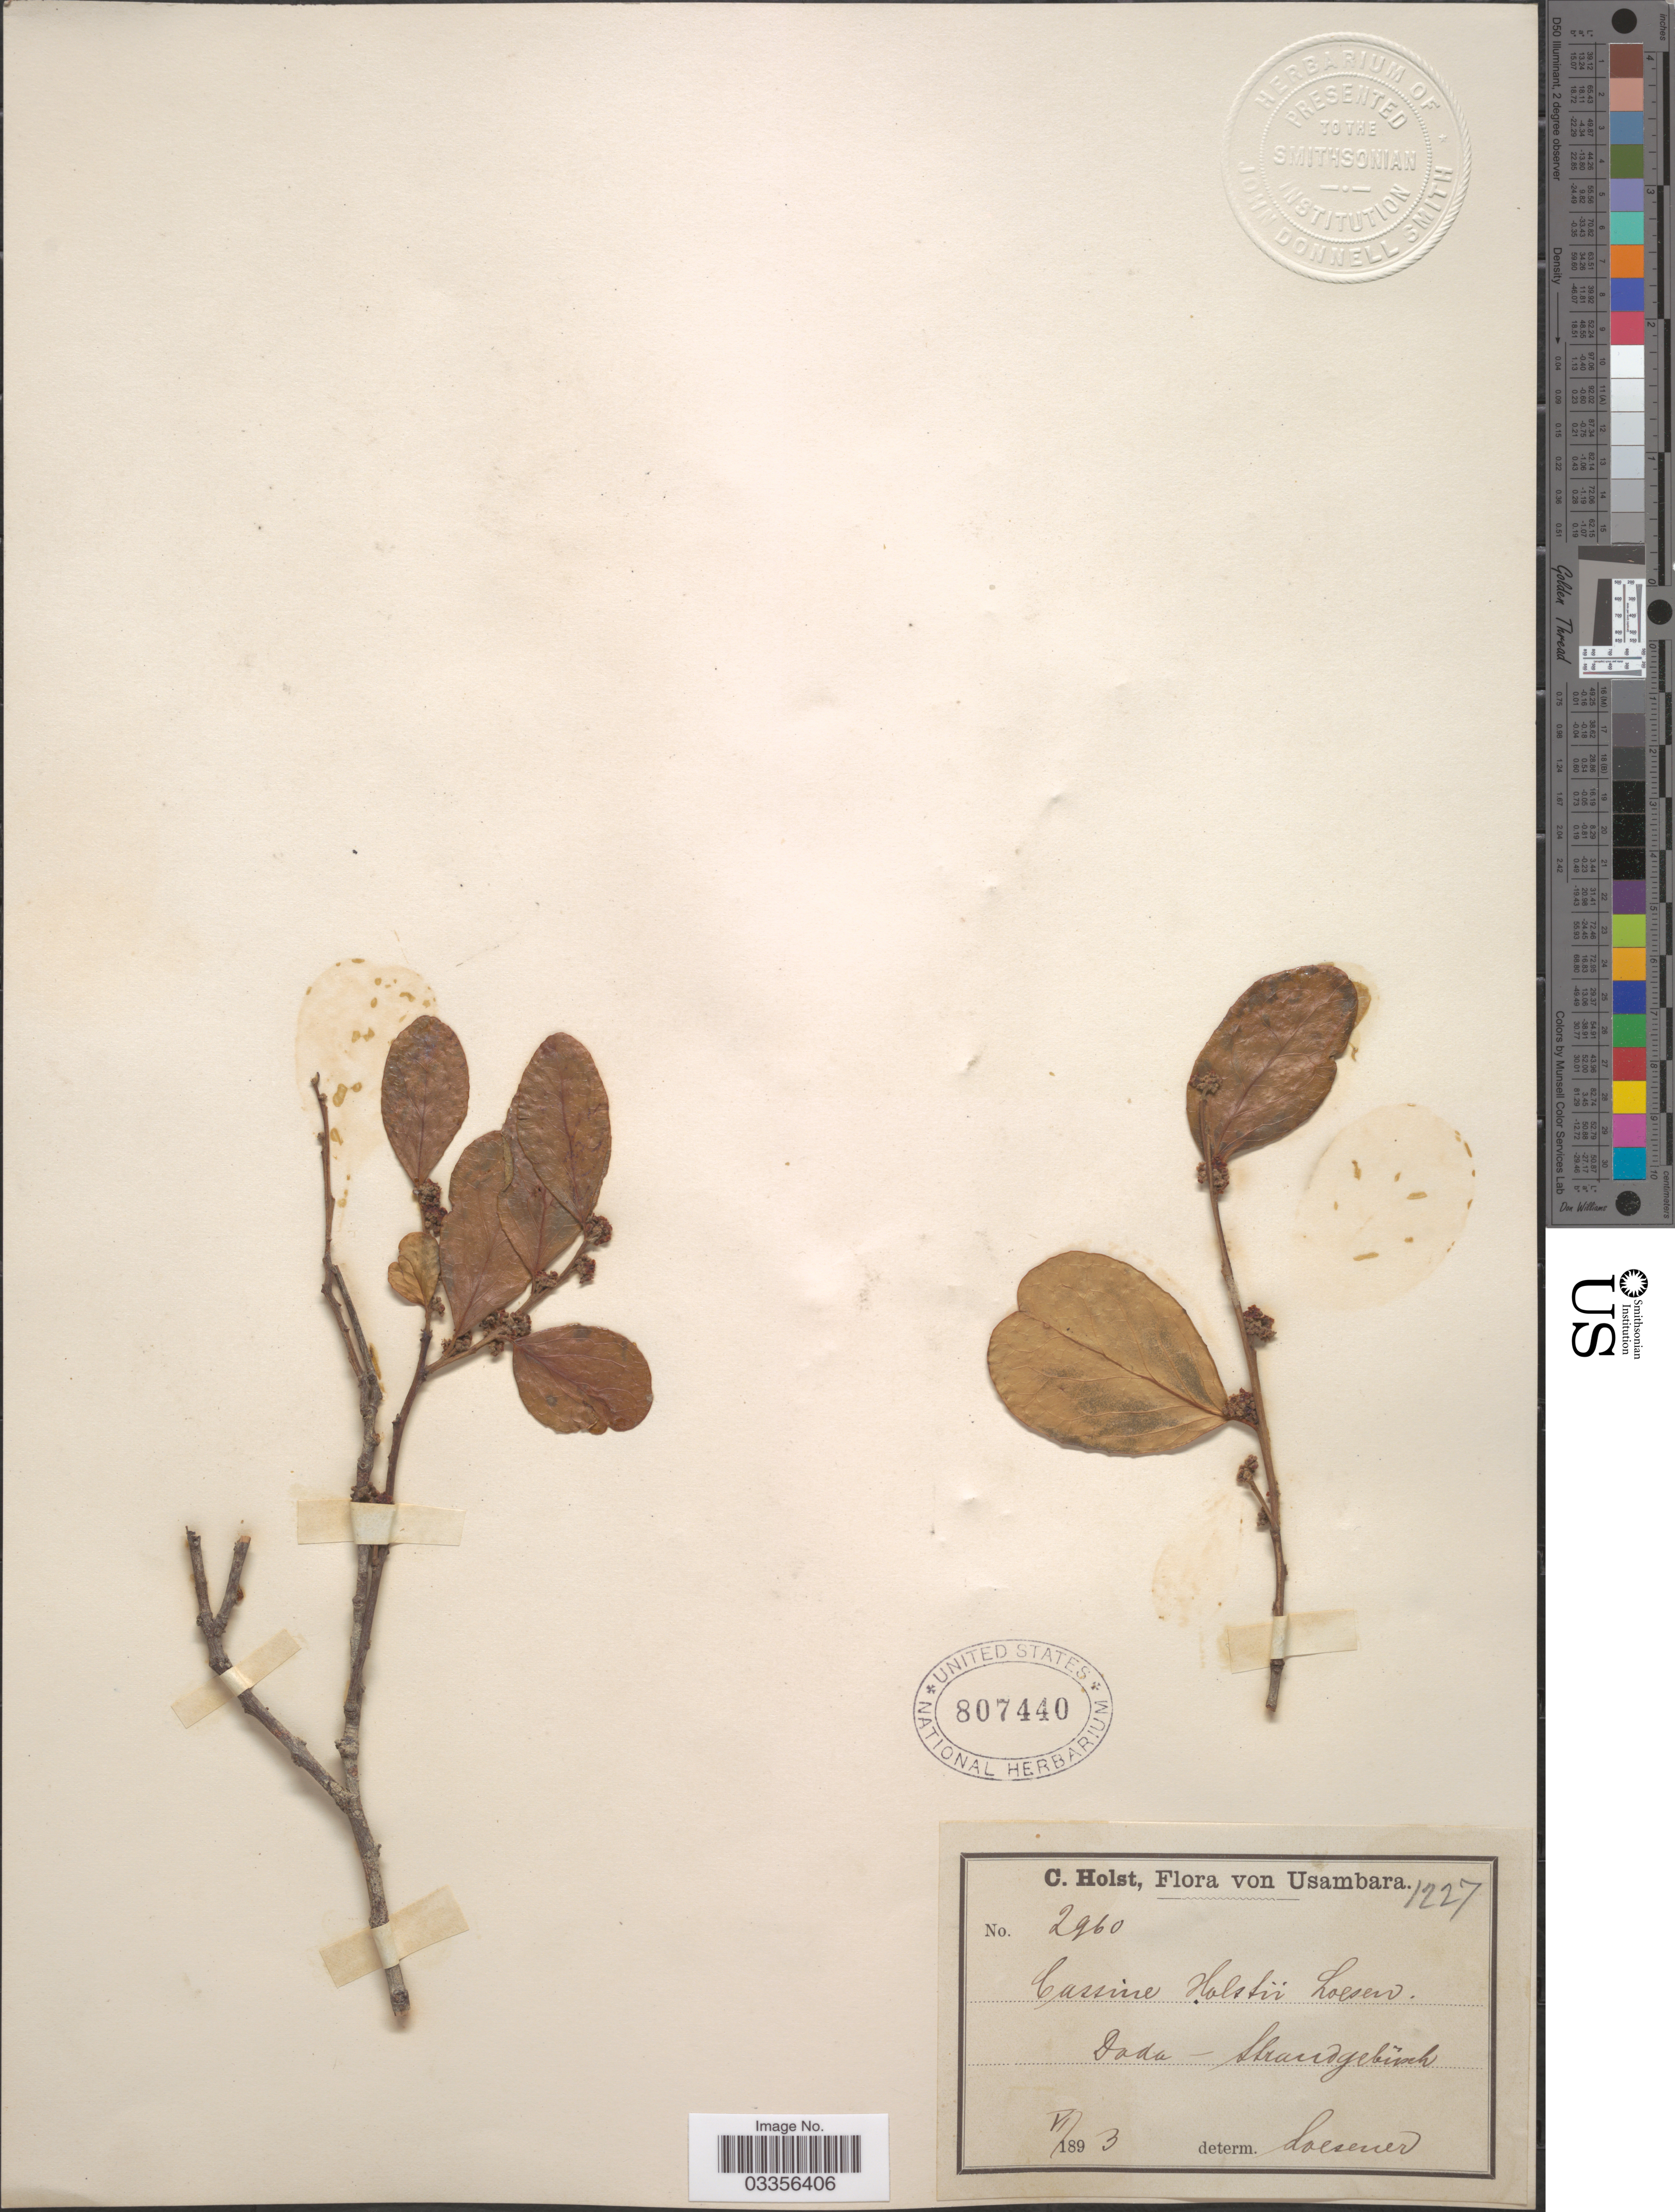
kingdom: Plantae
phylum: Tracheophyta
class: Magnoliopsida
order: Celastrales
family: Celastraceae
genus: Cassine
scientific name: Cassine holstii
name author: Loes. ex Engl.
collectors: C. H. Holst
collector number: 2960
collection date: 1893-06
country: Tanzania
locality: Usambara. Dada- Strandgebüsch.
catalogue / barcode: US 807440